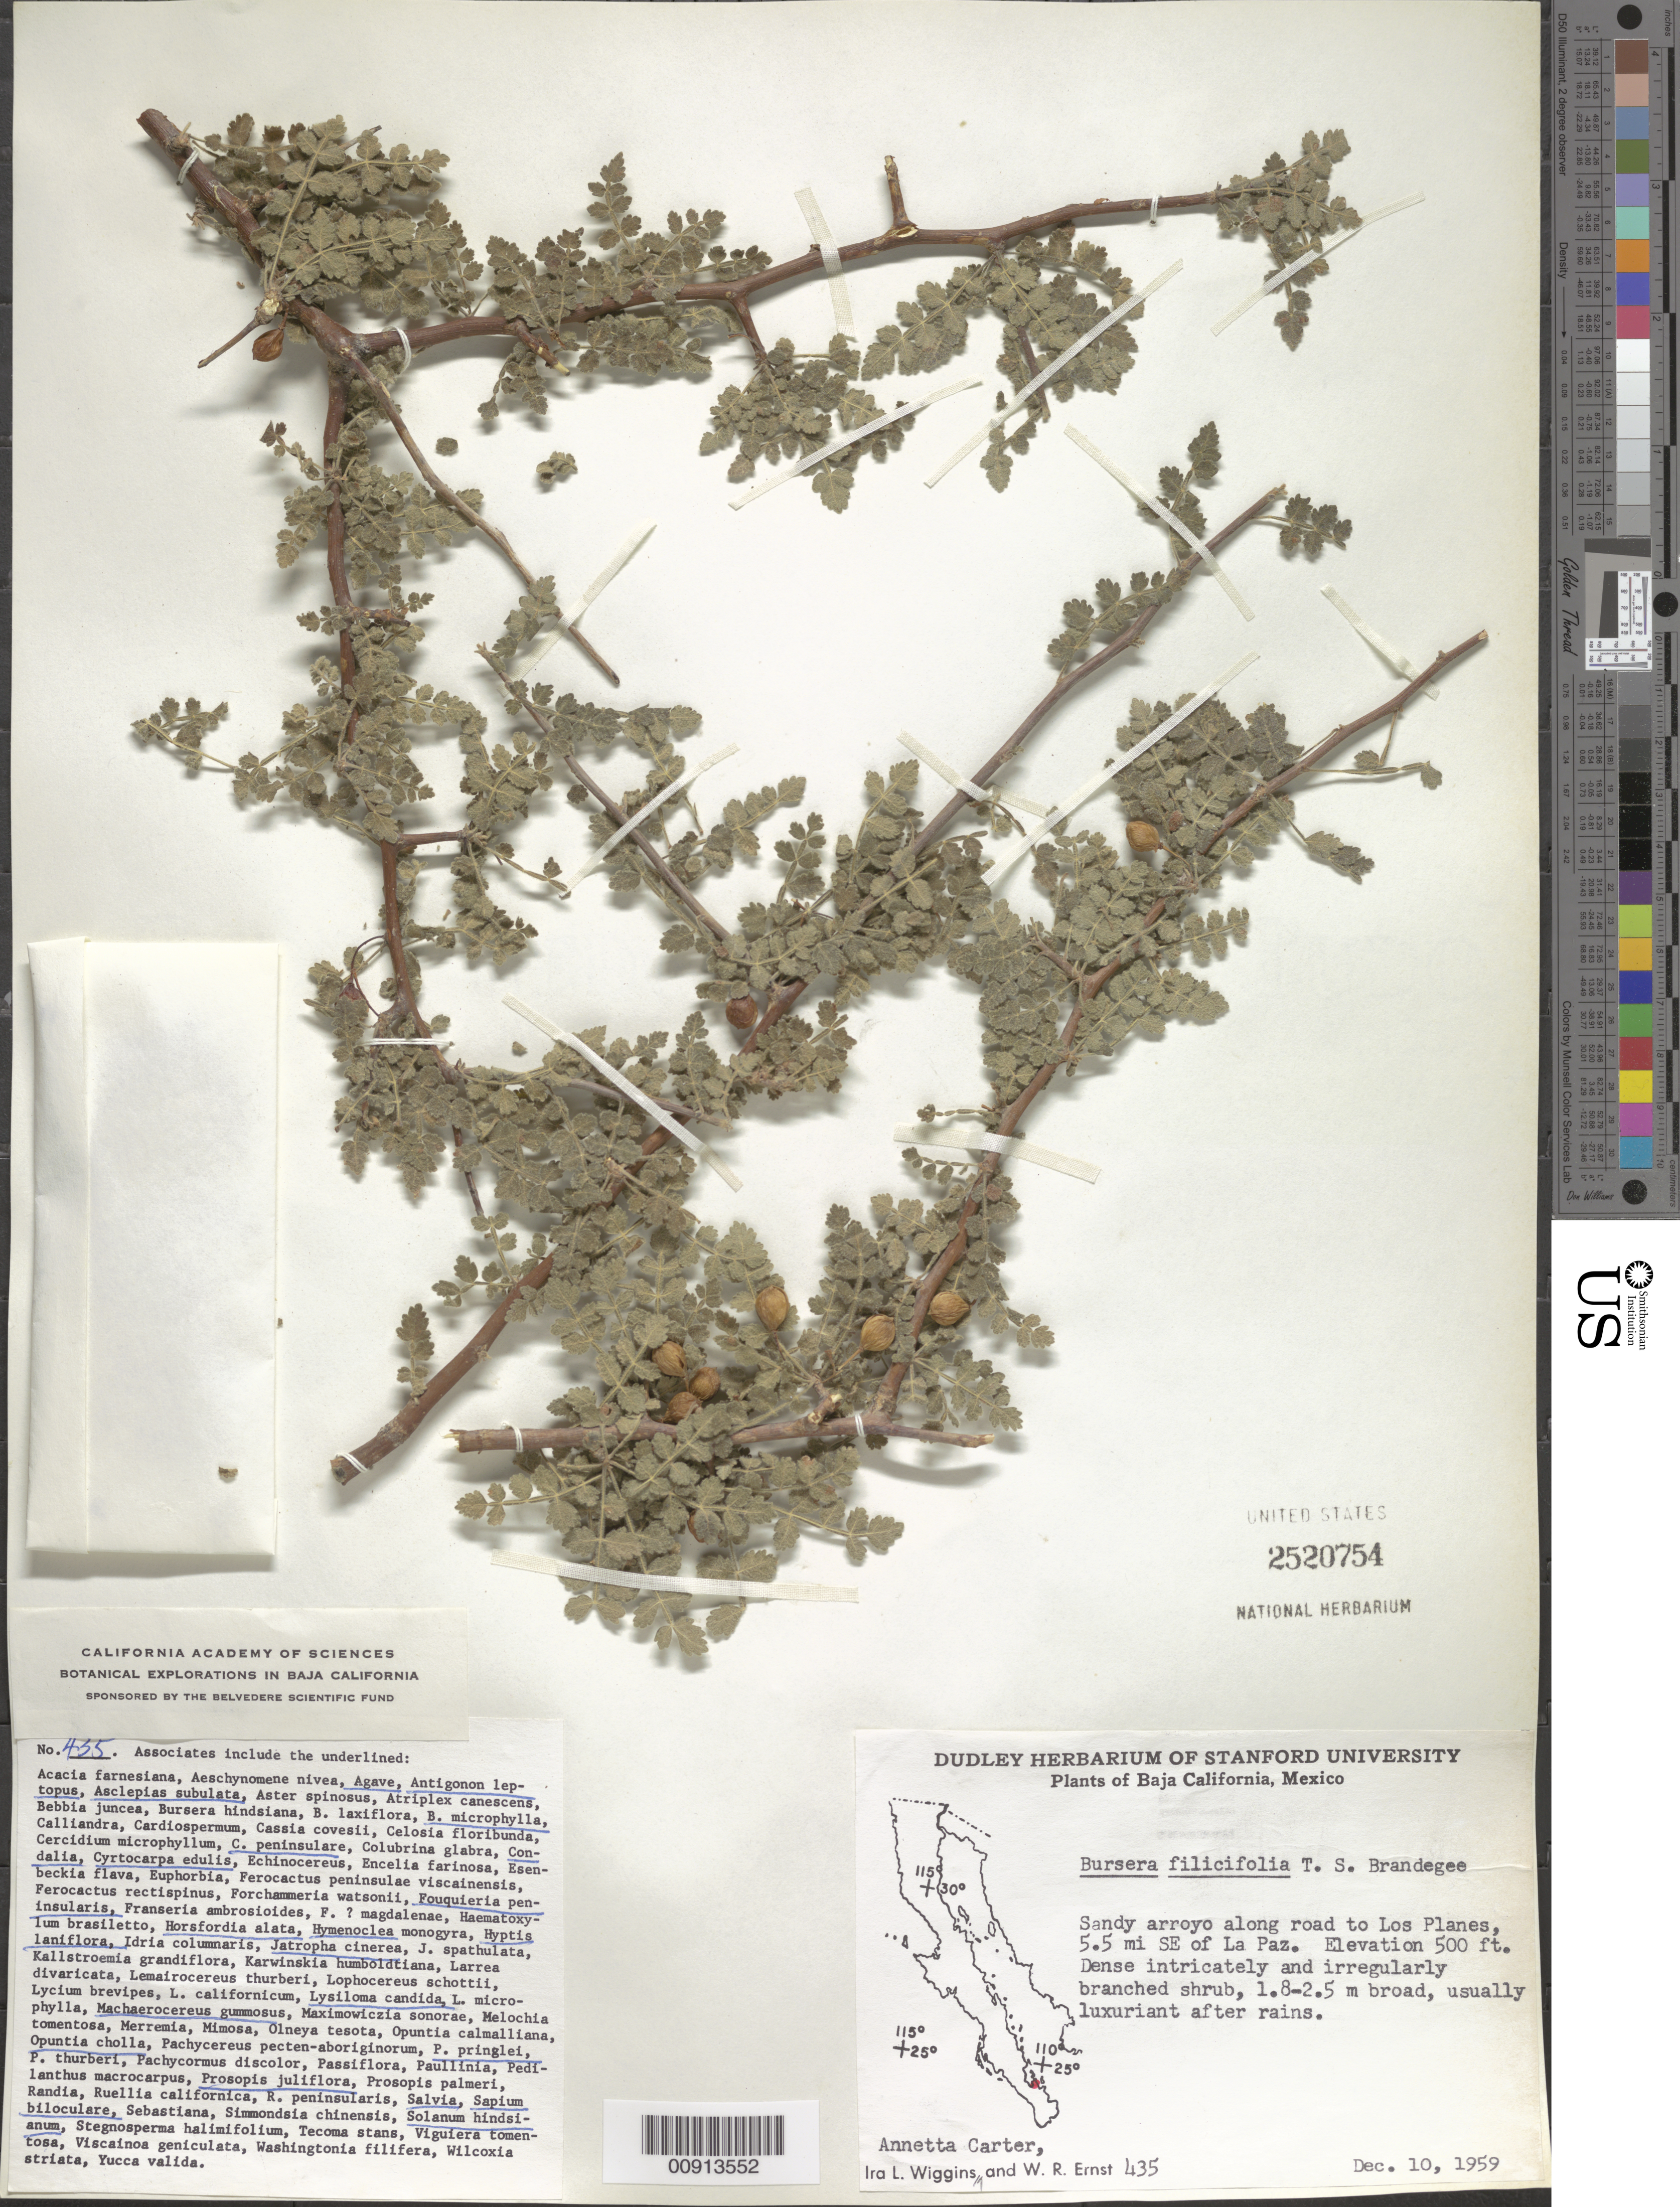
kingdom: Plantae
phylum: Tracheophyta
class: Magnoliopsida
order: Sapindales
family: Burseraceae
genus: Bursera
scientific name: Bursera filicifolia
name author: Brandegee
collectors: I. L. Wiggins, A. Carter & W. R. Ernst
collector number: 435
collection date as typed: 10 Dec 1959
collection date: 1959-12-10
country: Mexico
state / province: Baja California Sur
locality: Sandy arroyo along road to Los Planes, 5.5 mi SE of La Paz.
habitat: Sandy arroyo along road. Associates Agave, Antigonon leptopus, Asclepias subulata, B. microphylla, Cercidium peninsulare, ..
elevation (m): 152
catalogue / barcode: US 2520754